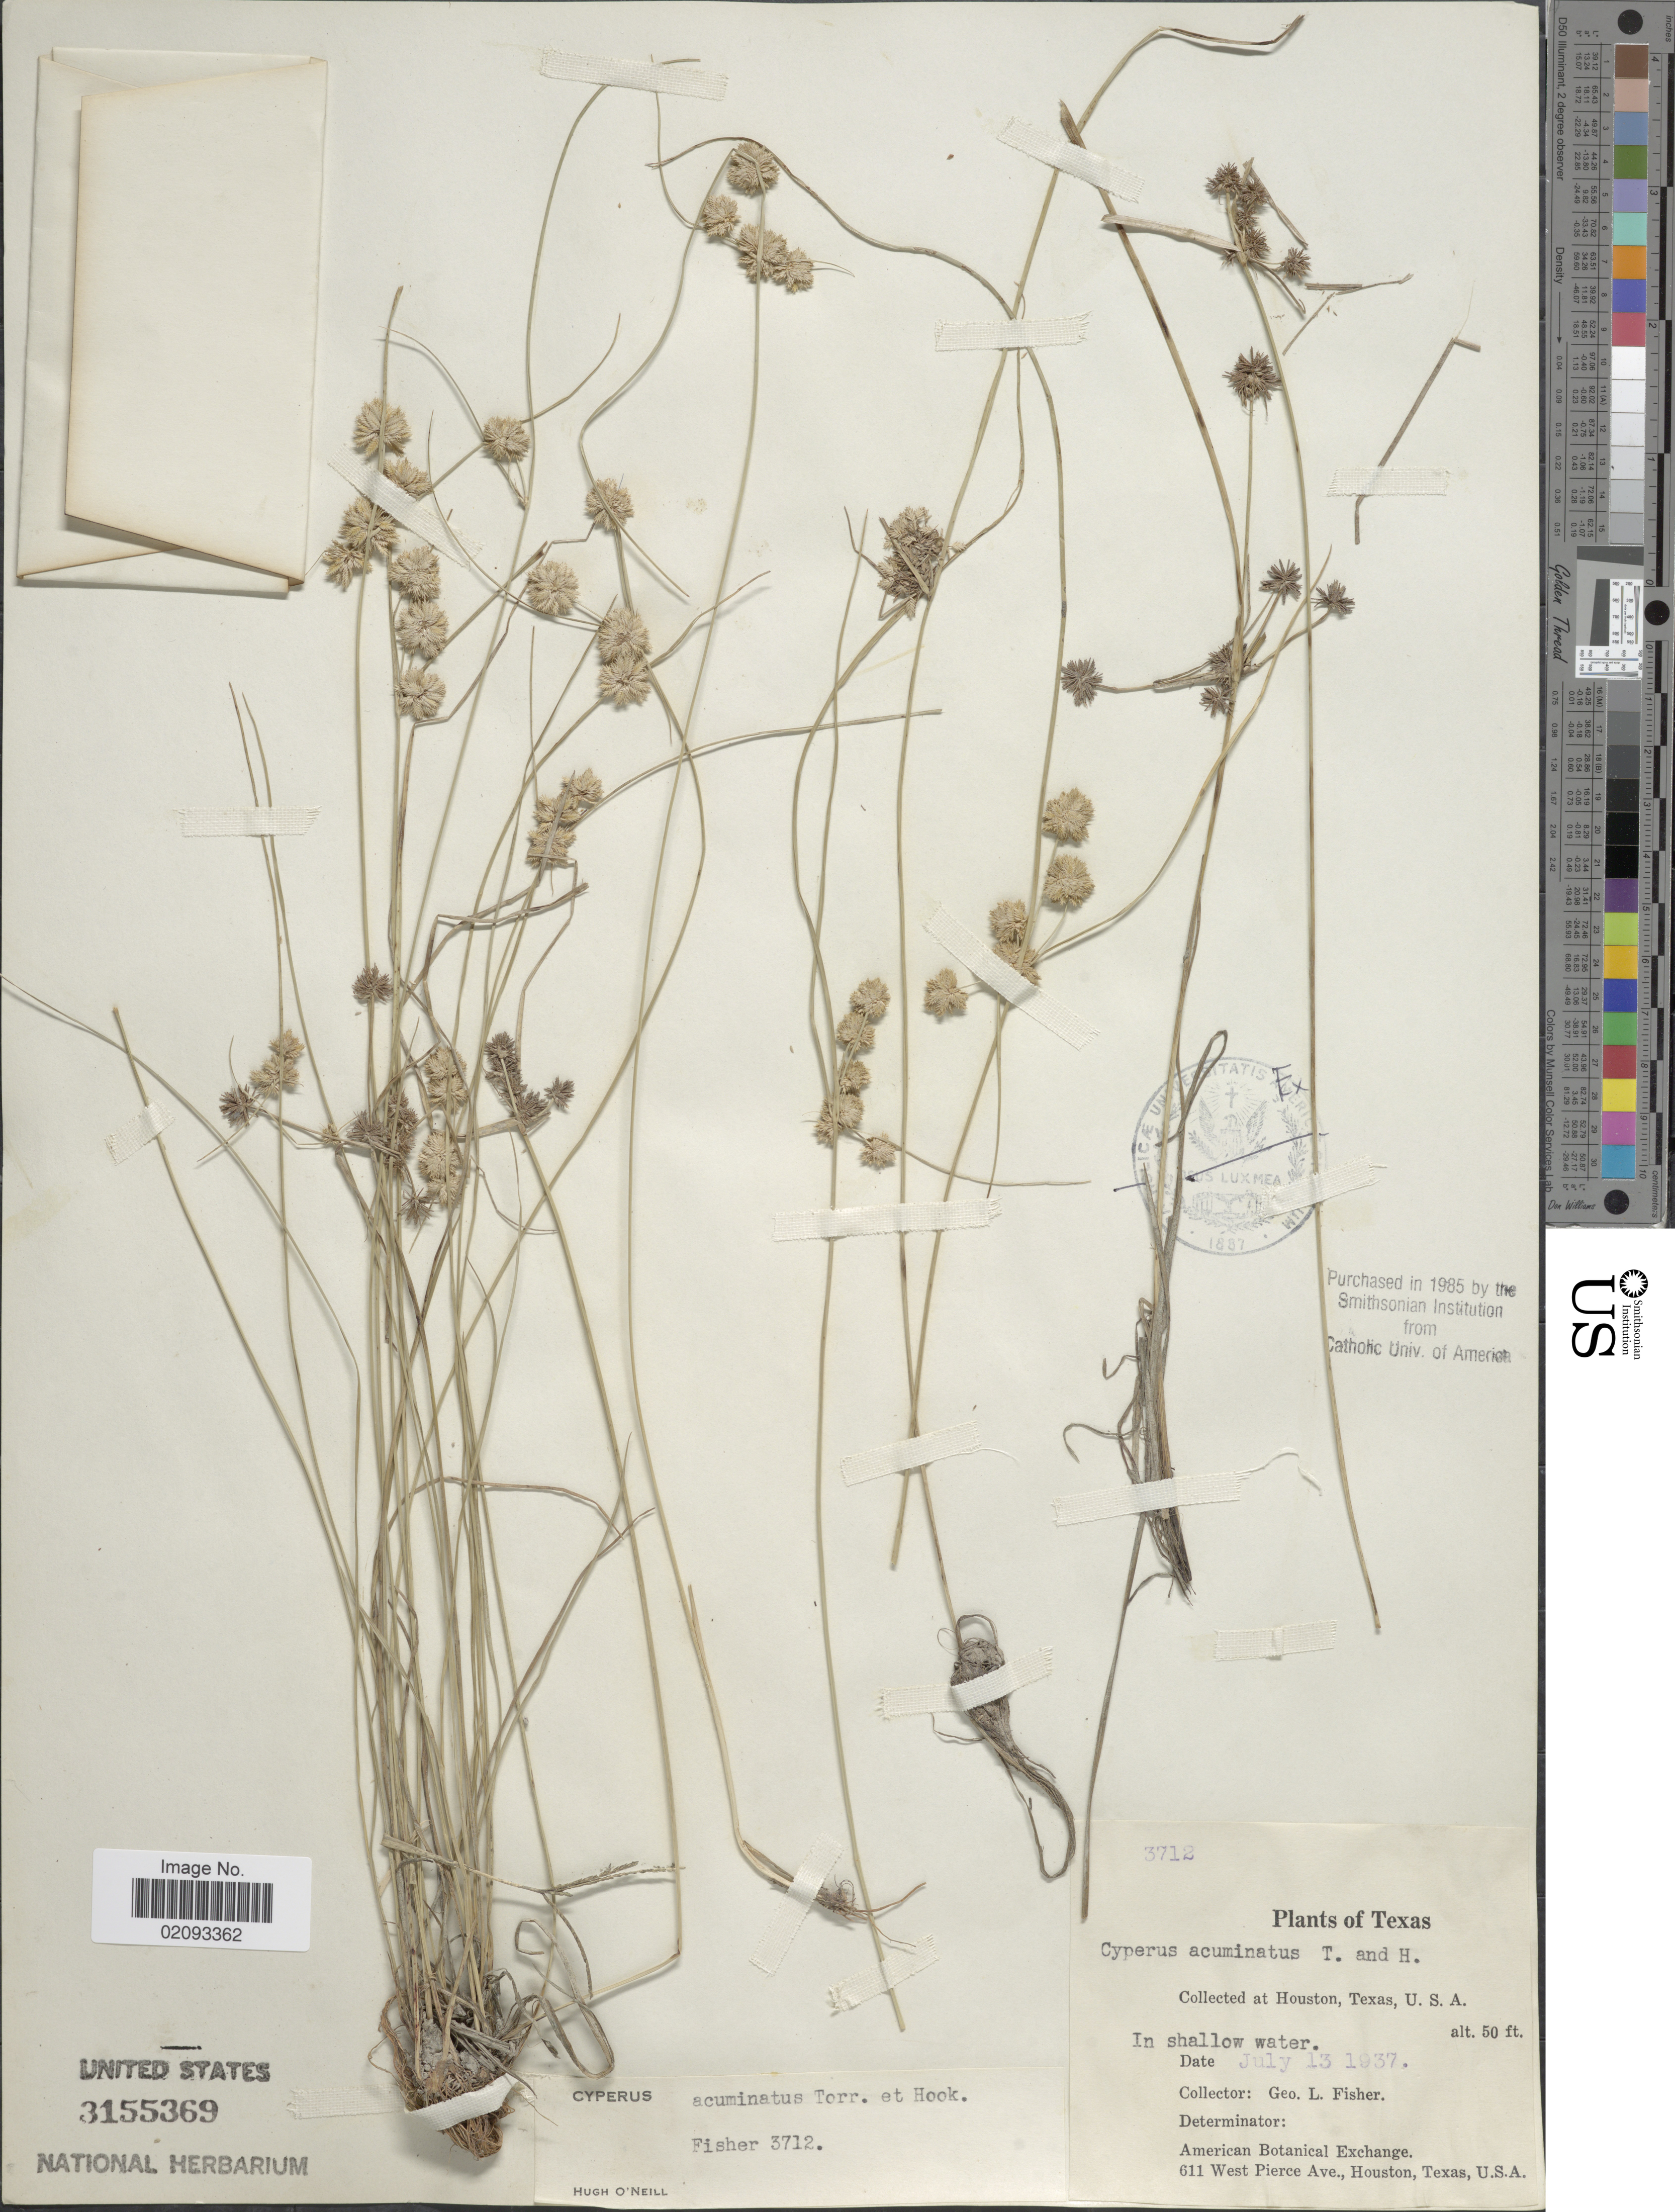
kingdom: Plantae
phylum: Tracheophyta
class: Liliopsida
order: Poales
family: Cyperaceae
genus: Cyperus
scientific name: Cyperus acuminatus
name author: Torr. & Hook.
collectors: G. L. Fisher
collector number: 3712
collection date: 1937-07-13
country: United States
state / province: Texas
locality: Houston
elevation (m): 15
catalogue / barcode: US 3155369